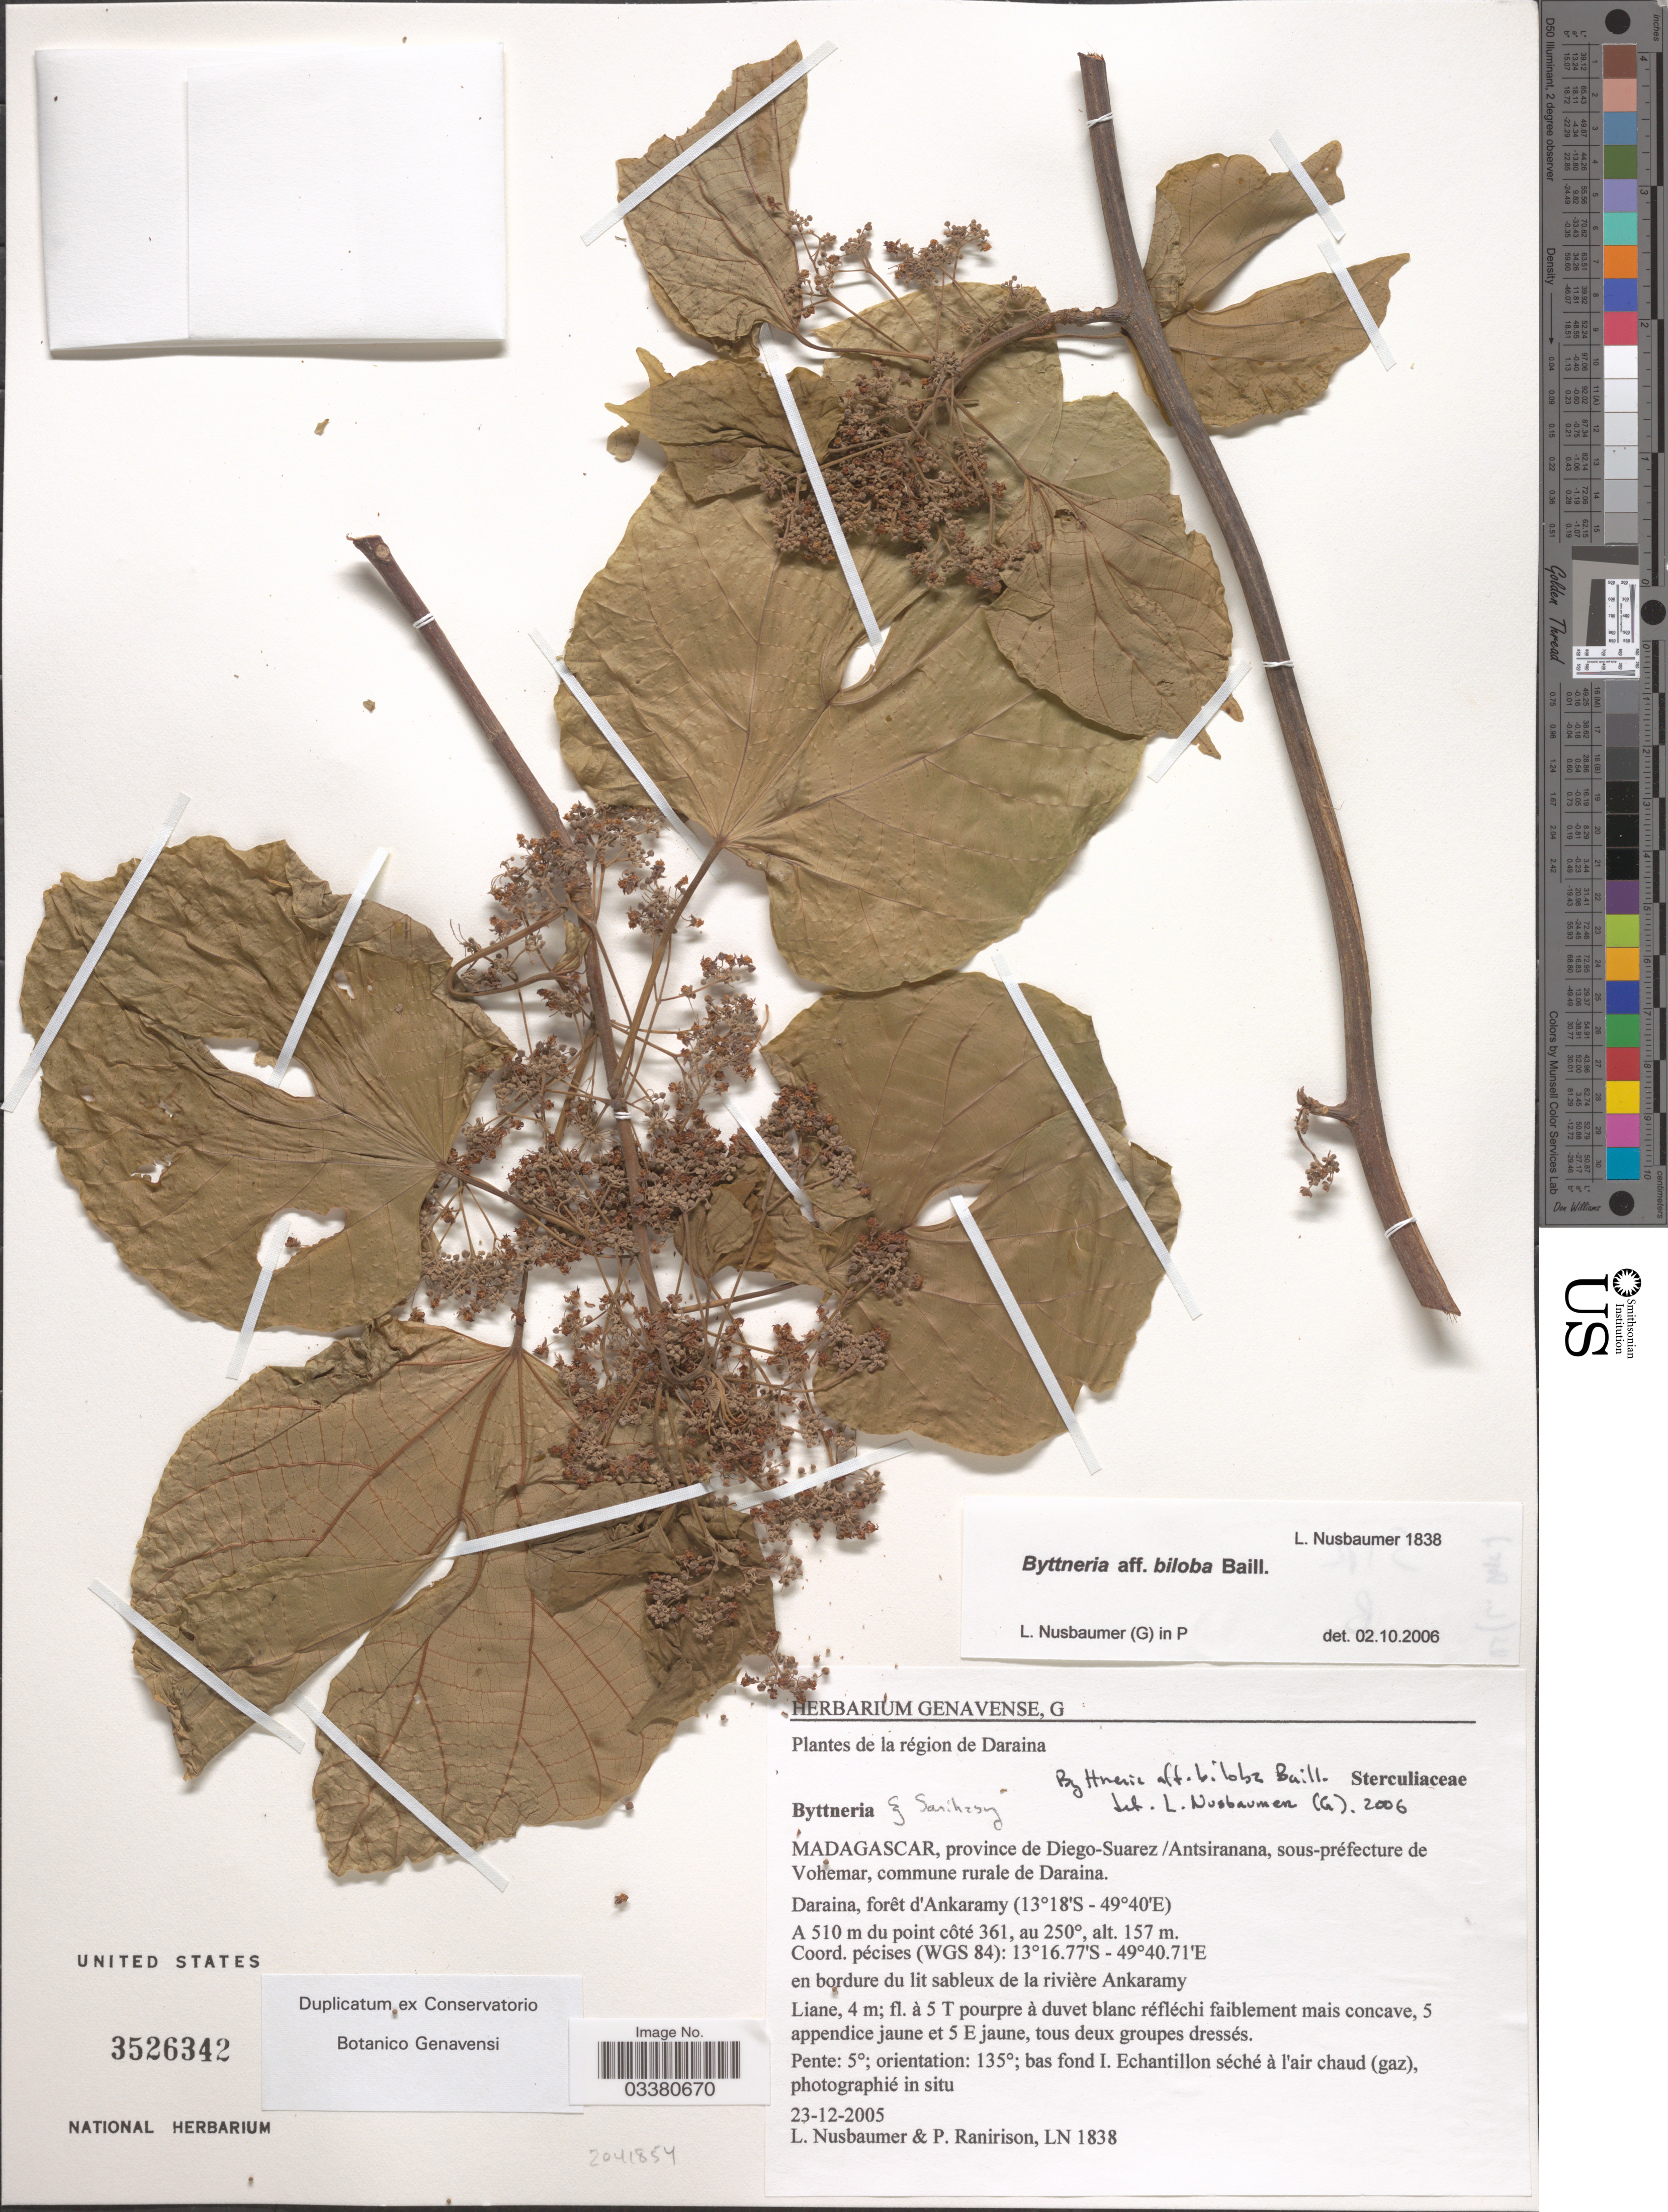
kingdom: Plantae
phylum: Tracheophyta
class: Magnoliopsida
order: Malvales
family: Malvaceae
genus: Byttneria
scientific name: Byttneria biloba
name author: Baill.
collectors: L. Nusbaumer & P. Ranirison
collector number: LN 1838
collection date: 2005-12-23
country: Madagascar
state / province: Sava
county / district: Vohémar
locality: De la région de Daraina. Province de Diego-Suarez, sous préfecture de Vohemar, commune rurale de Daraina. Daraina, forêt d'Ankaramy. A 510 m du point côté 361, au 250°. (WGS 84). En bordure du lit sableux de la rivière Ankaramy.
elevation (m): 157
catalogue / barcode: US 3526342